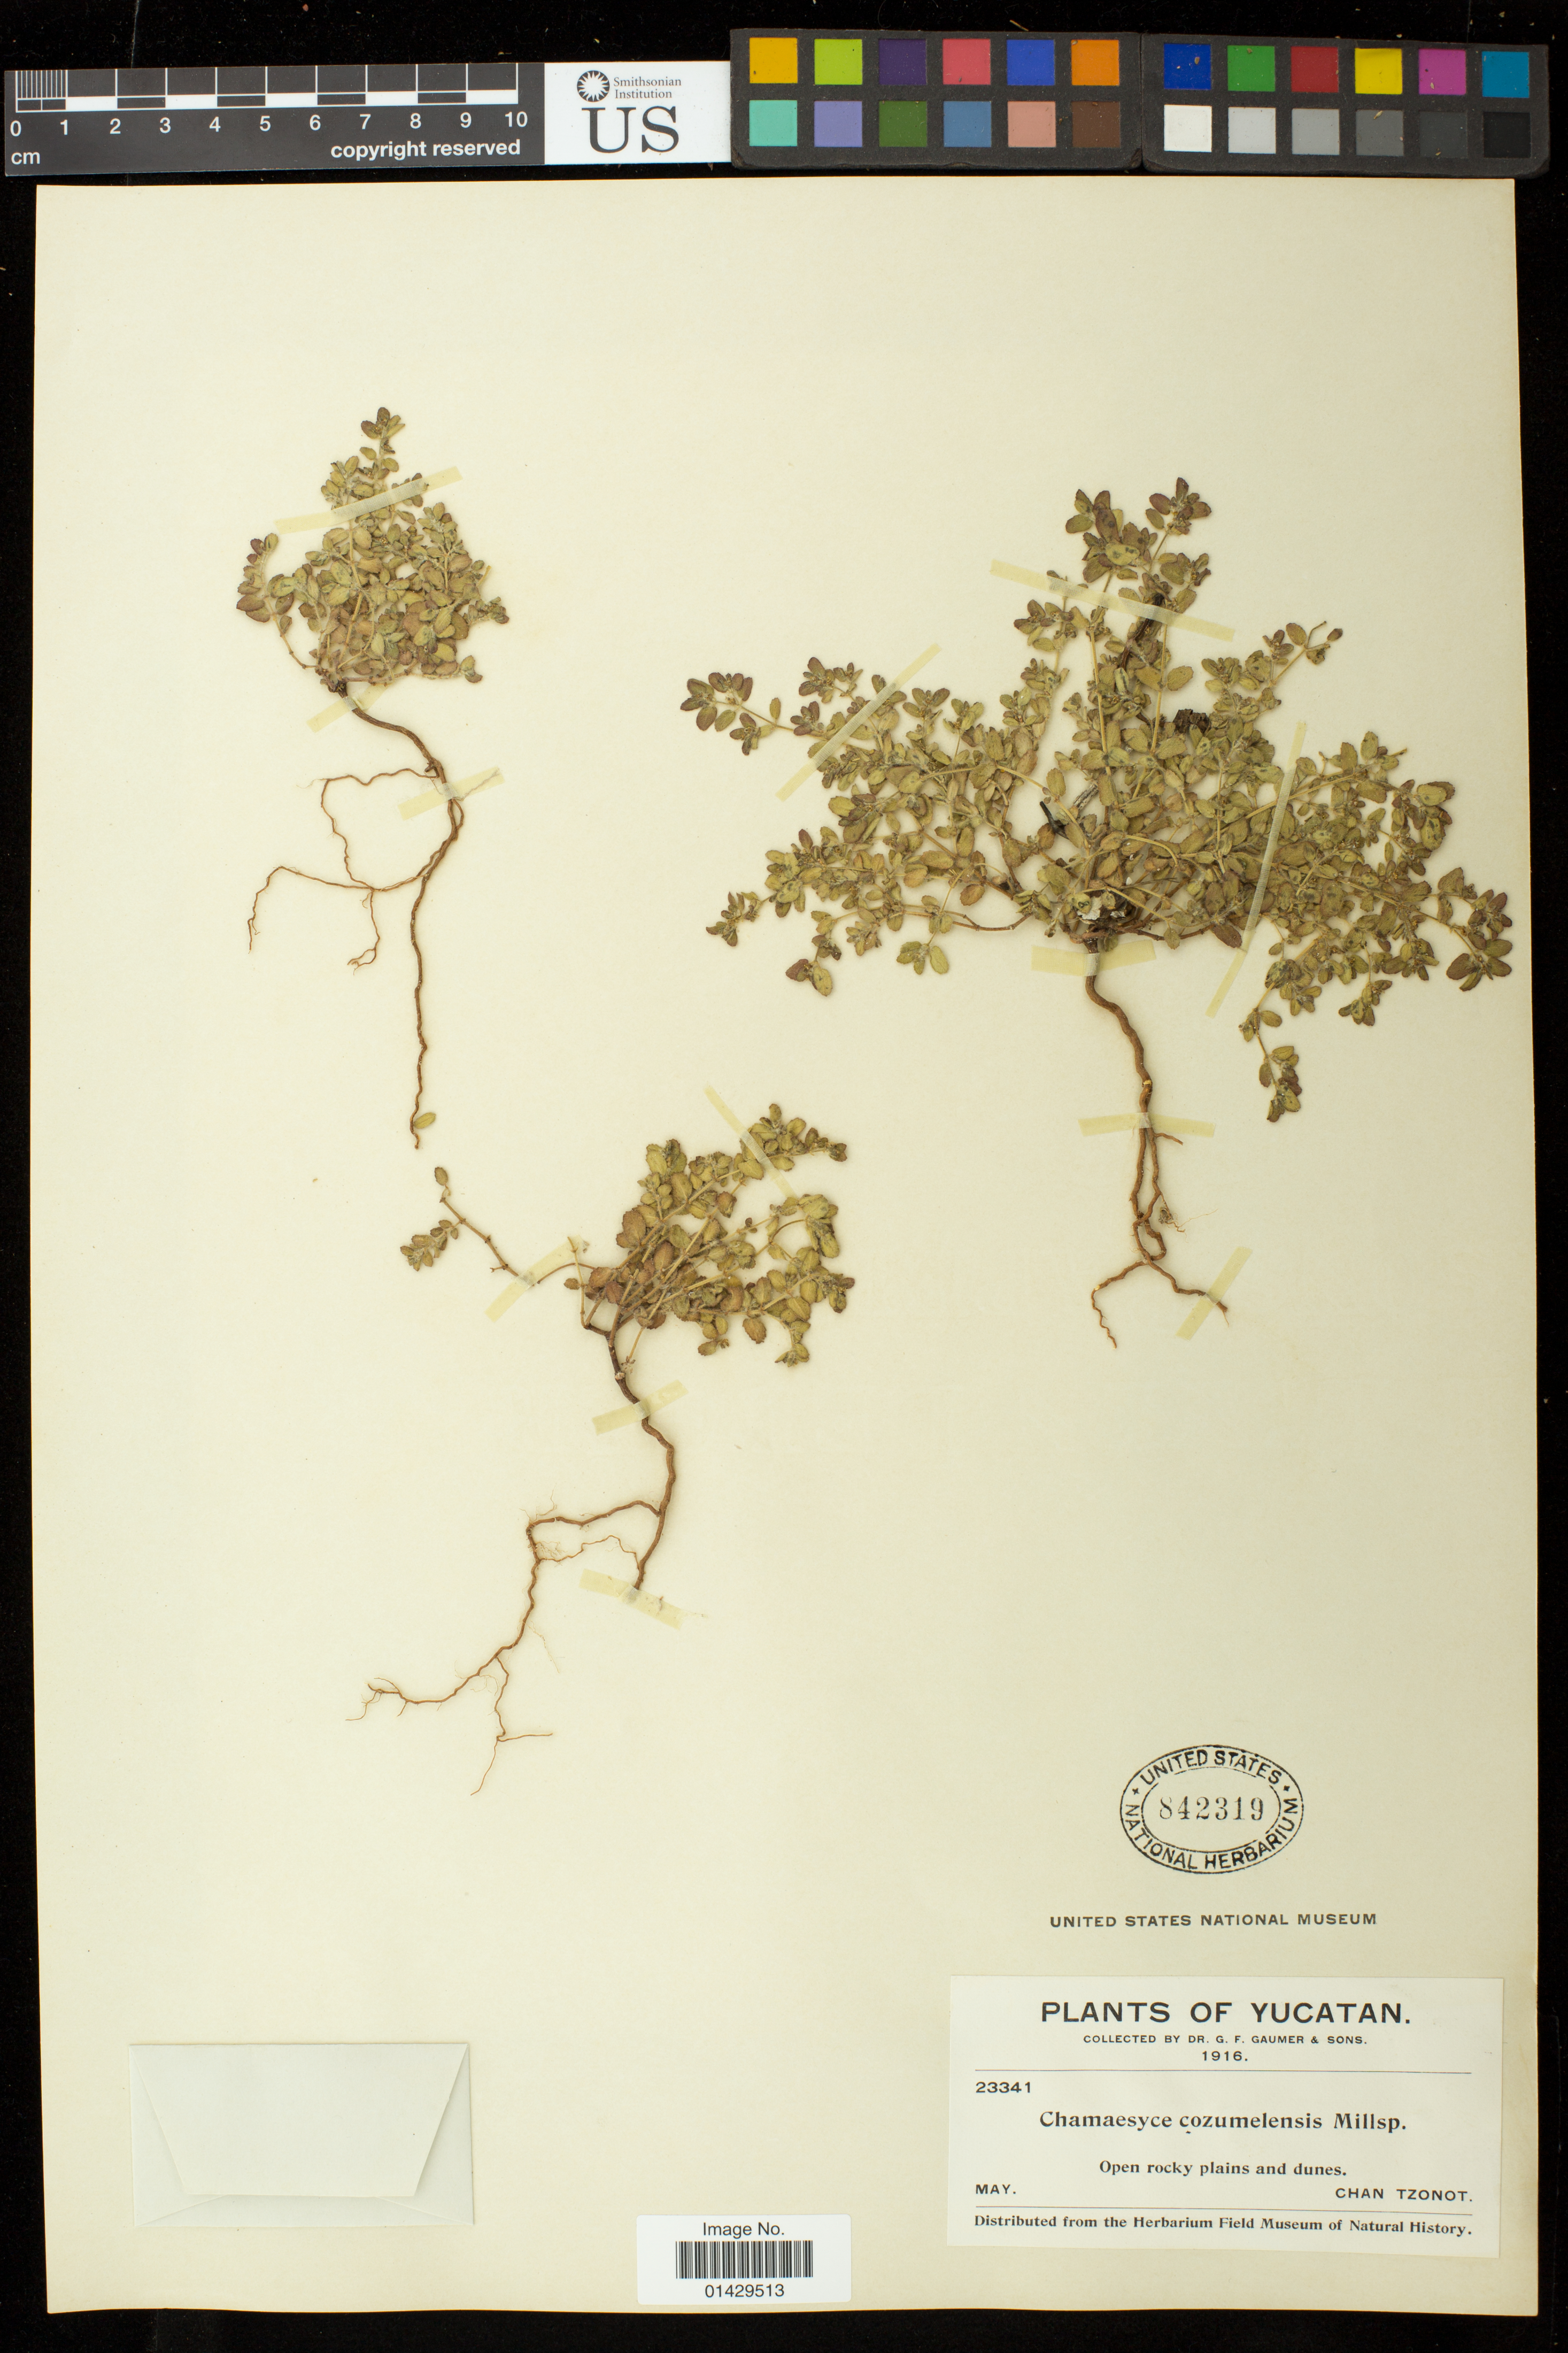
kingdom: Plantae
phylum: Tracheophyta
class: Magnoliopsida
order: Malpighiales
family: Euphorbiaceae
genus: Euphorbia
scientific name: Euphorbia cozumelensis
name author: Millsp.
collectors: G. Gaumer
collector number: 23341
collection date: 1916-05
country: Mexico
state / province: Yucatán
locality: Chan Tzonot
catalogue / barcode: US 842319